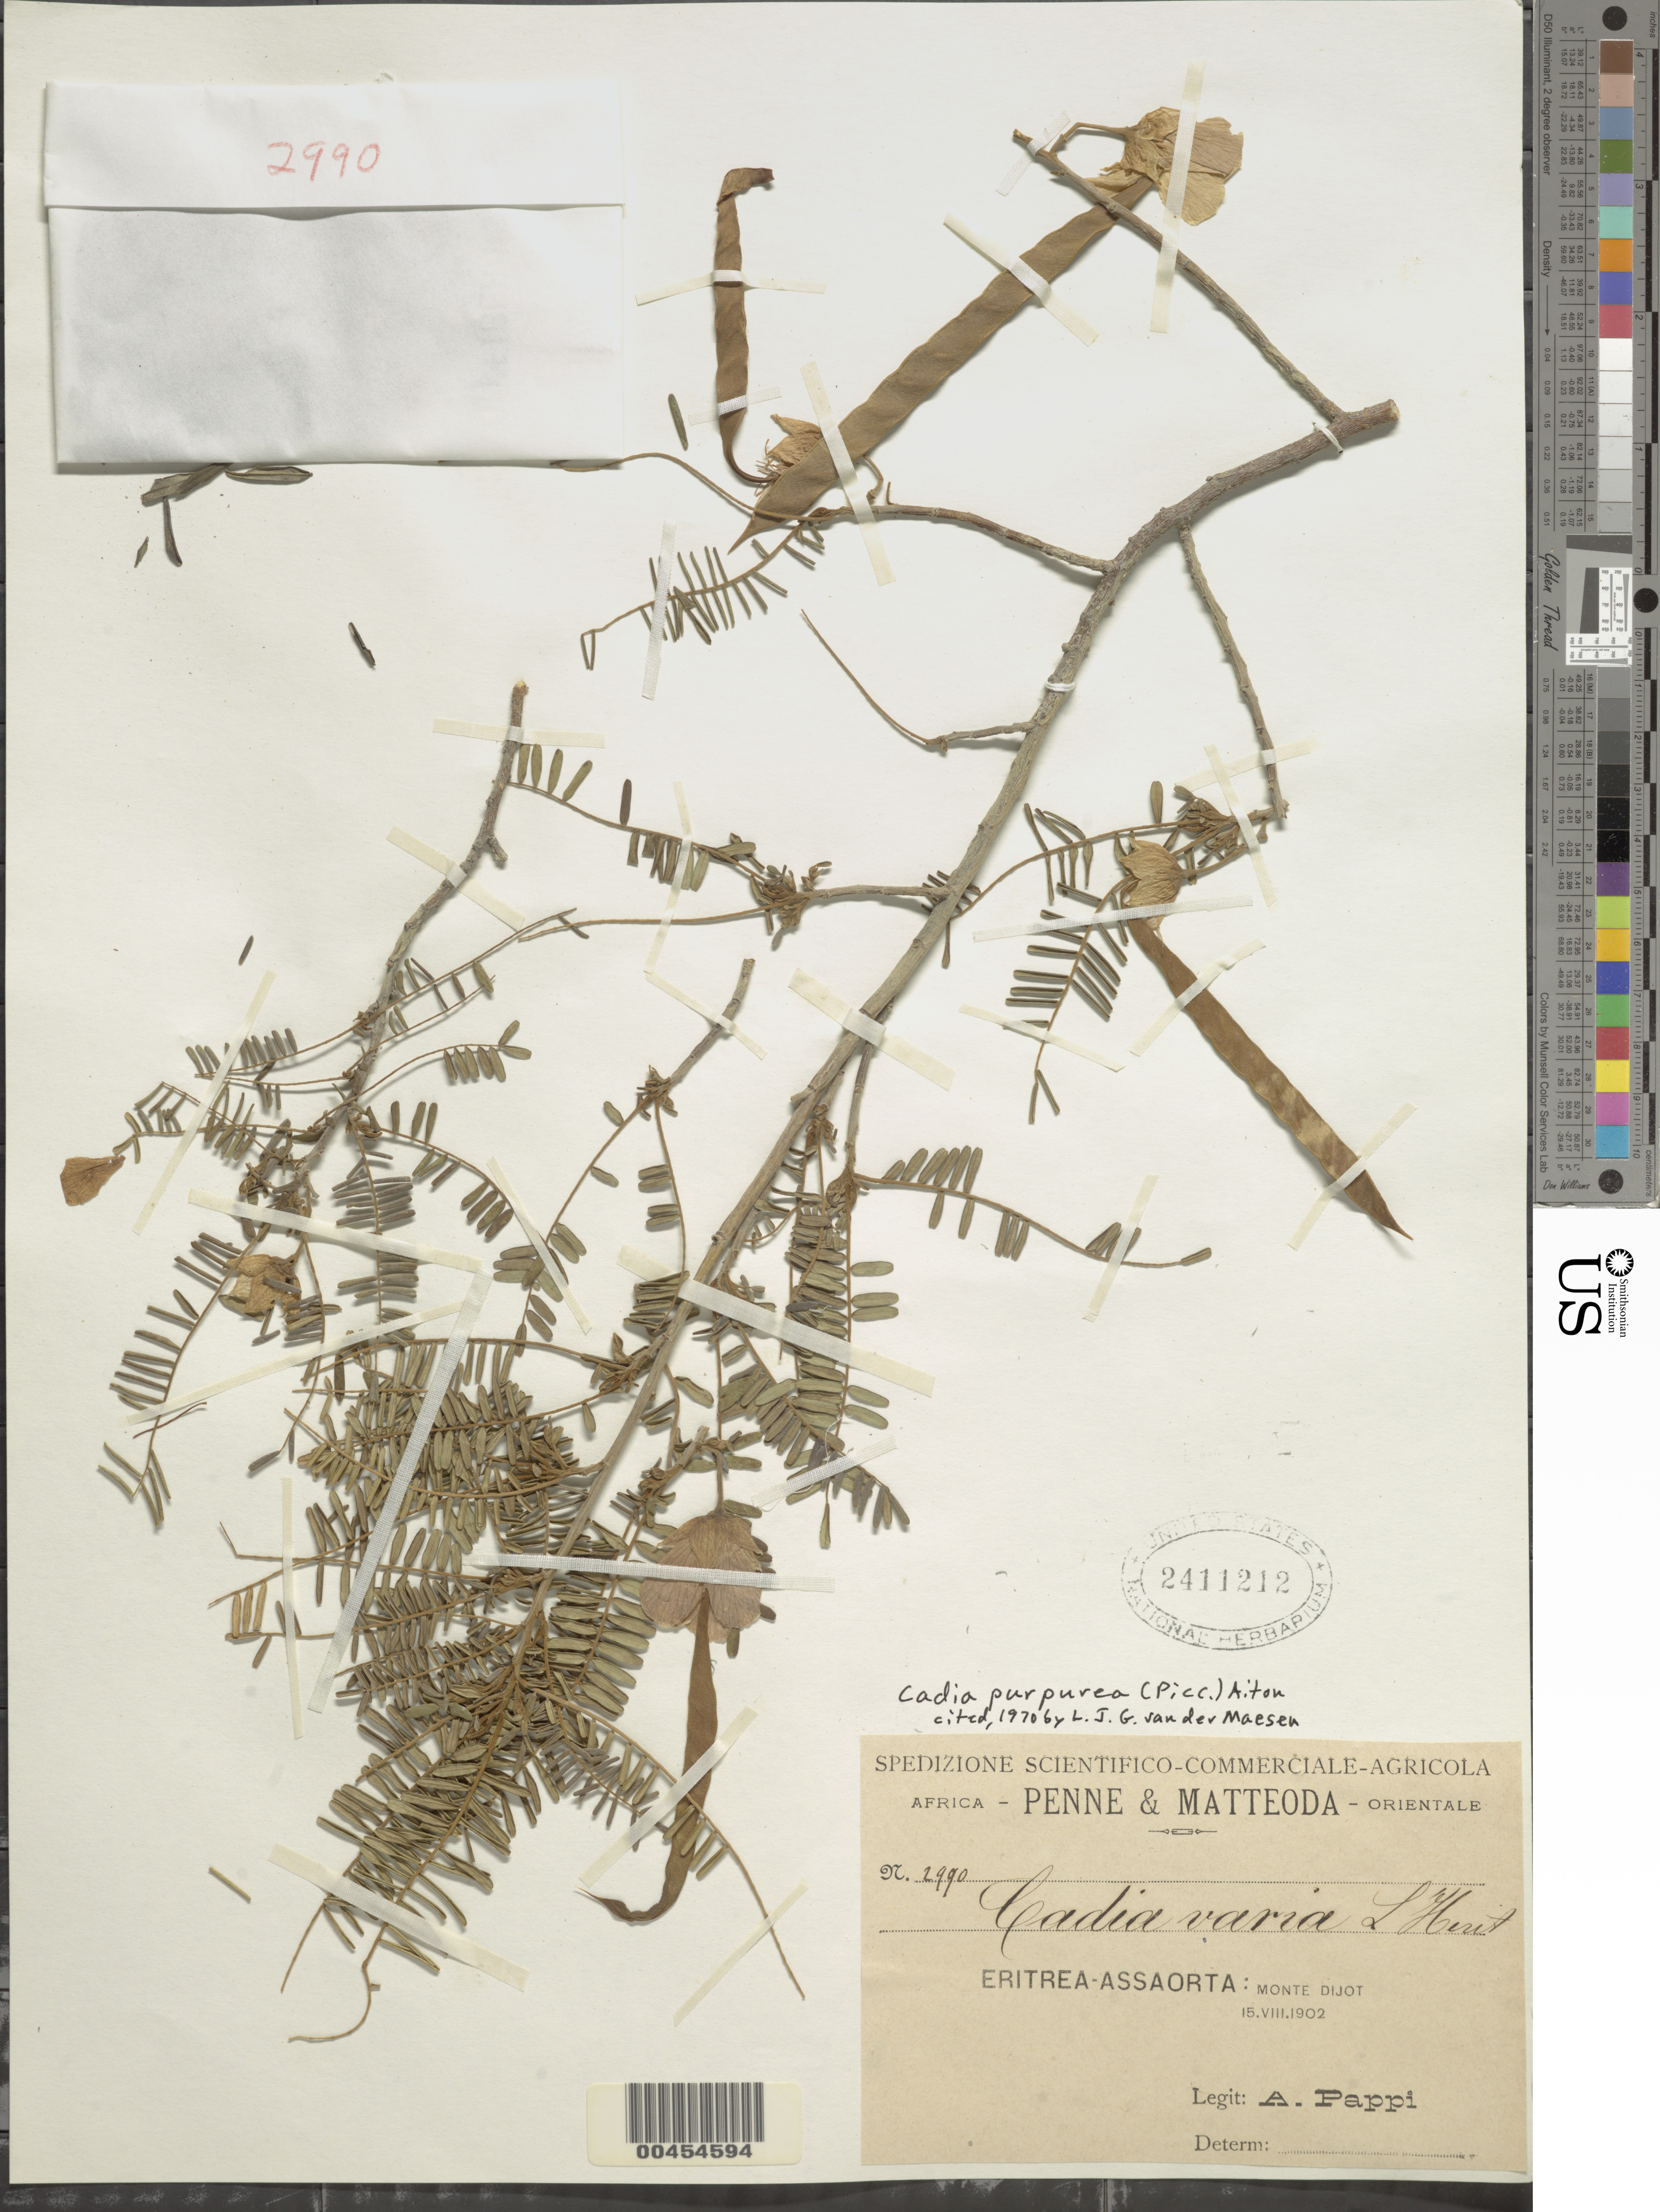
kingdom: Plantae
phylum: Tracheophyta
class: Magnoliopsida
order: Fabales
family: Fabaceae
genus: Cadia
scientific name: Cadia purpurea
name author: (Piccioli) Aiton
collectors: A. Pappi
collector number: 2990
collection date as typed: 15 Aug 1902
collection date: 1902-08-15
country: Eritrea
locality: Assaorta: monte dijot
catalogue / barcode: US 2411212